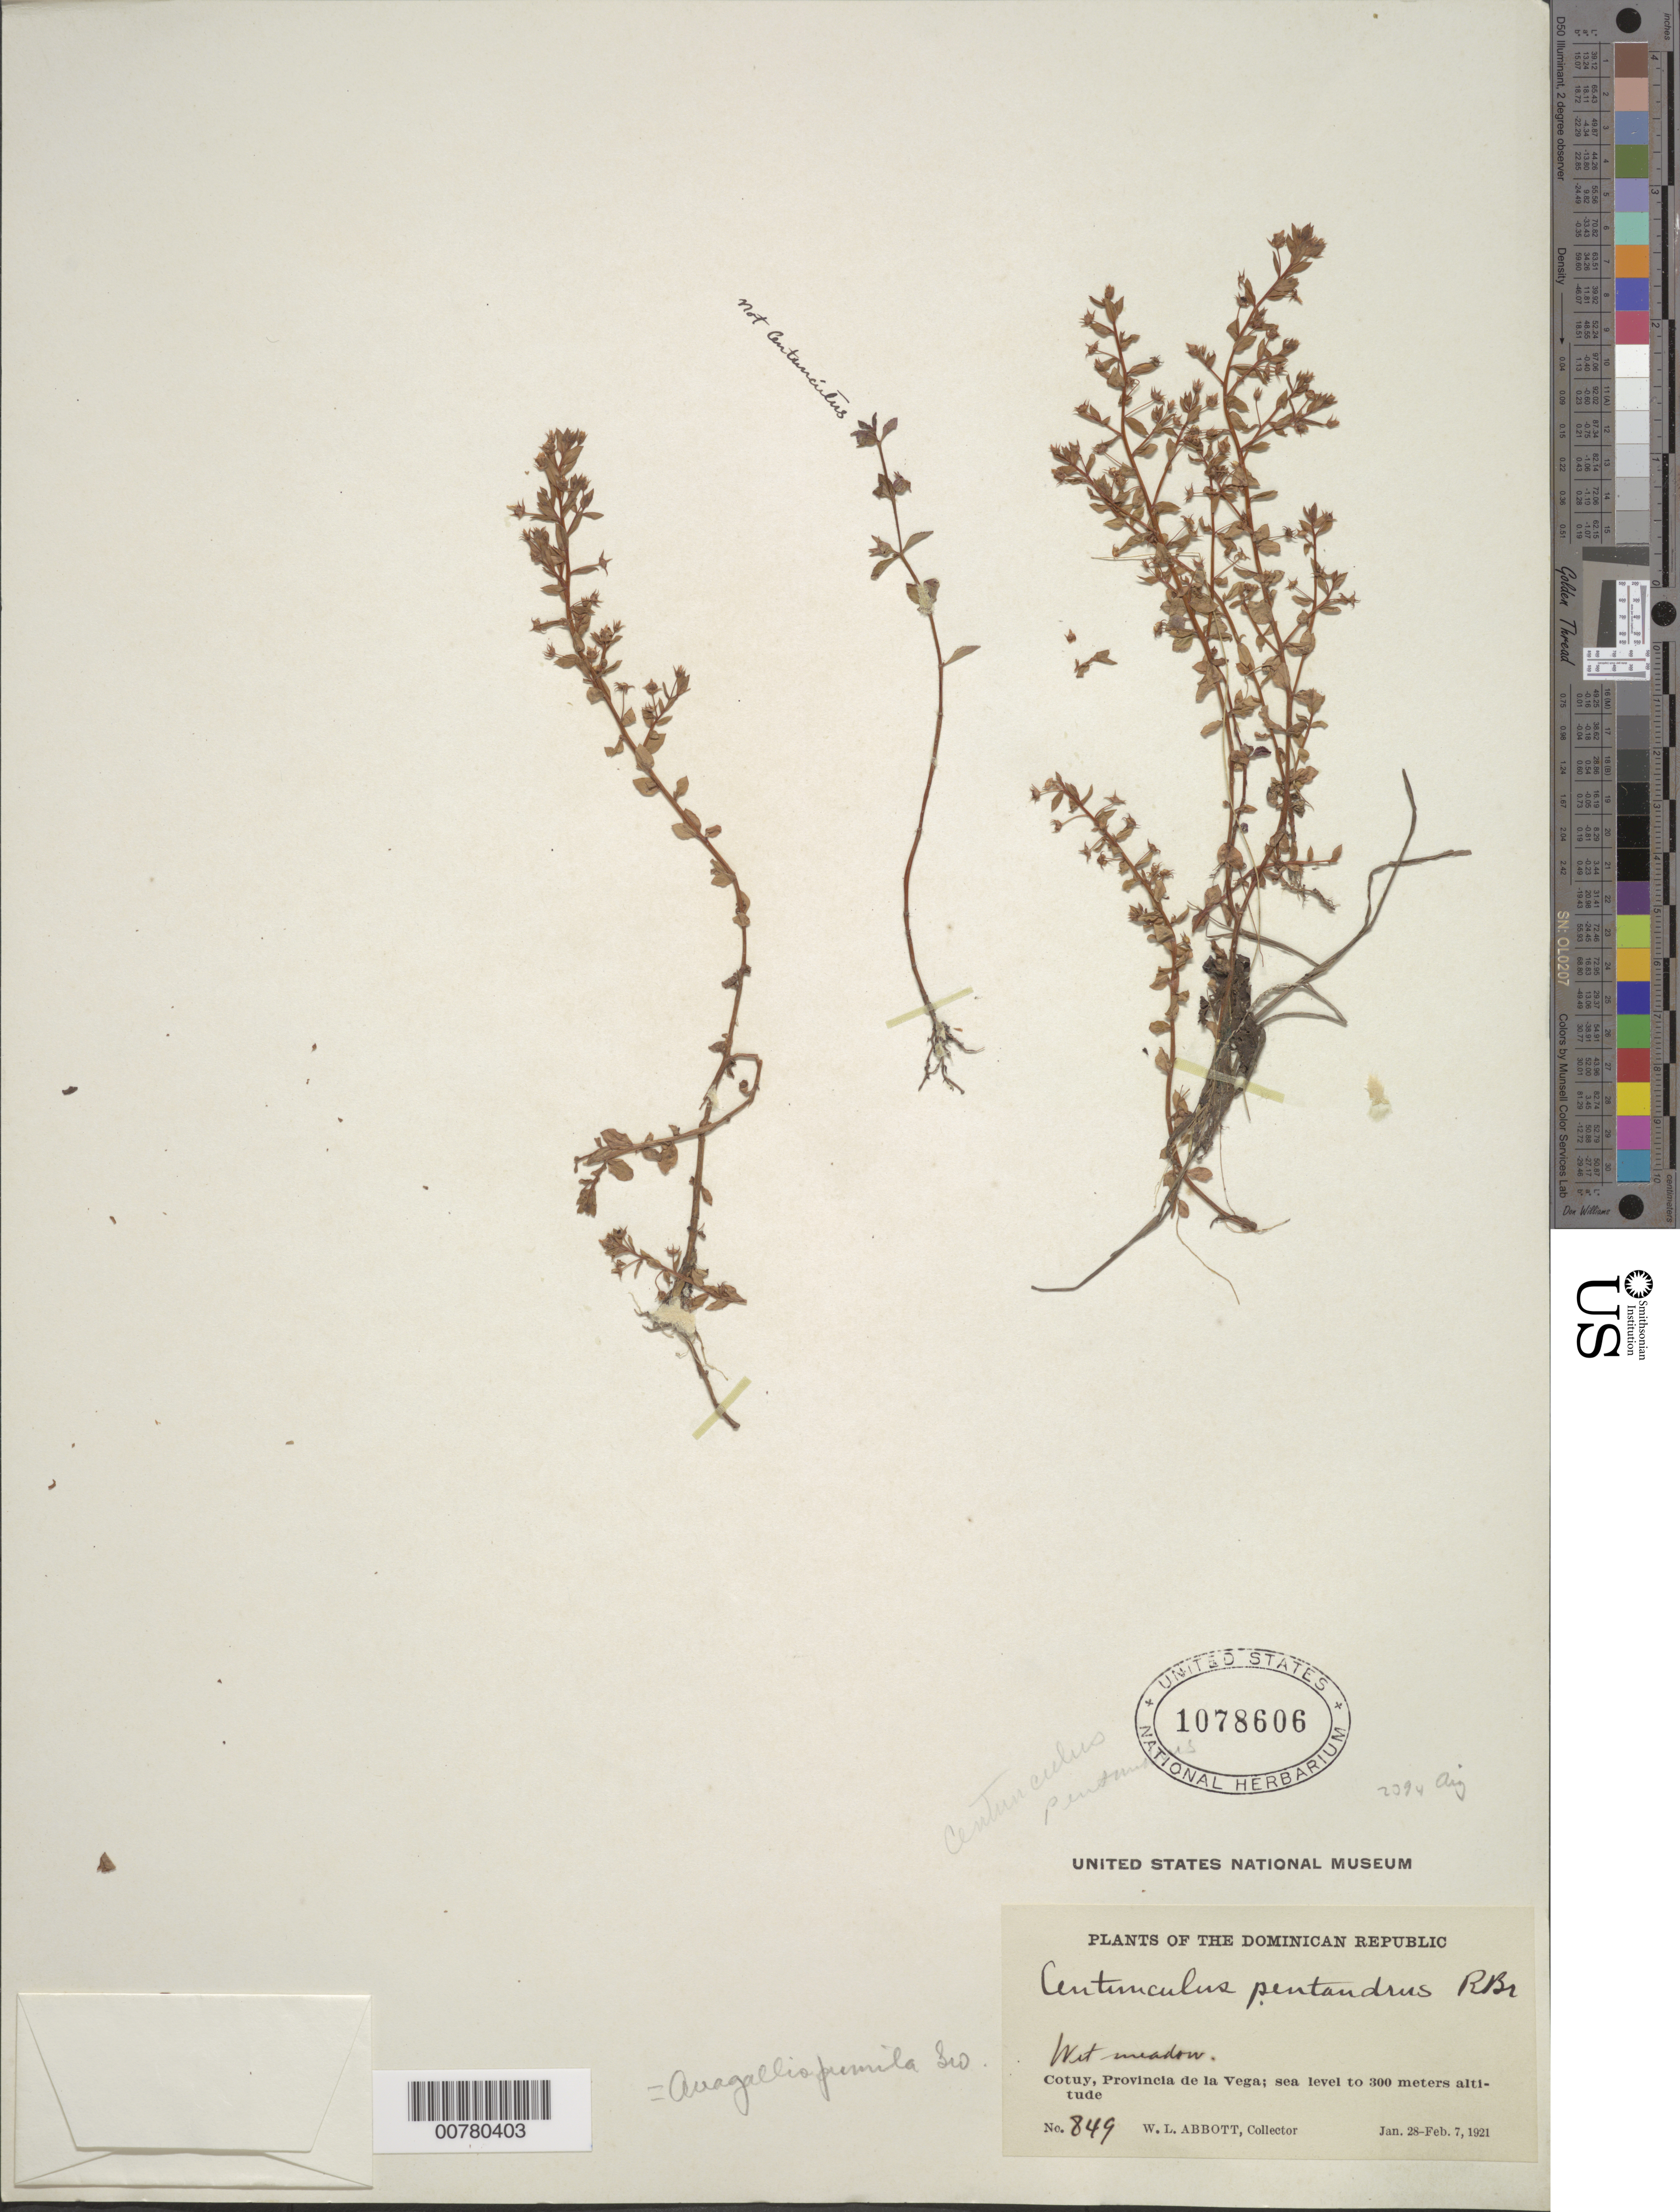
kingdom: Plantae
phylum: Tracheophyta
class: Magnoliopsida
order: Ericales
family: Primulaceae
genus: Anagallis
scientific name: Anagallis pumila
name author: Sw.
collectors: W. L. Abbott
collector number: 849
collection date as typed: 28 Feb 1910 to 07 Feb 1921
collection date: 1910-02-28/1921-02-07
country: Dominican Republic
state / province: La Vega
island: Hispaniola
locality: Cotuy.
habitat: Wet meadow.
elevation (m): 0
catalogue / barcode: US 1078606